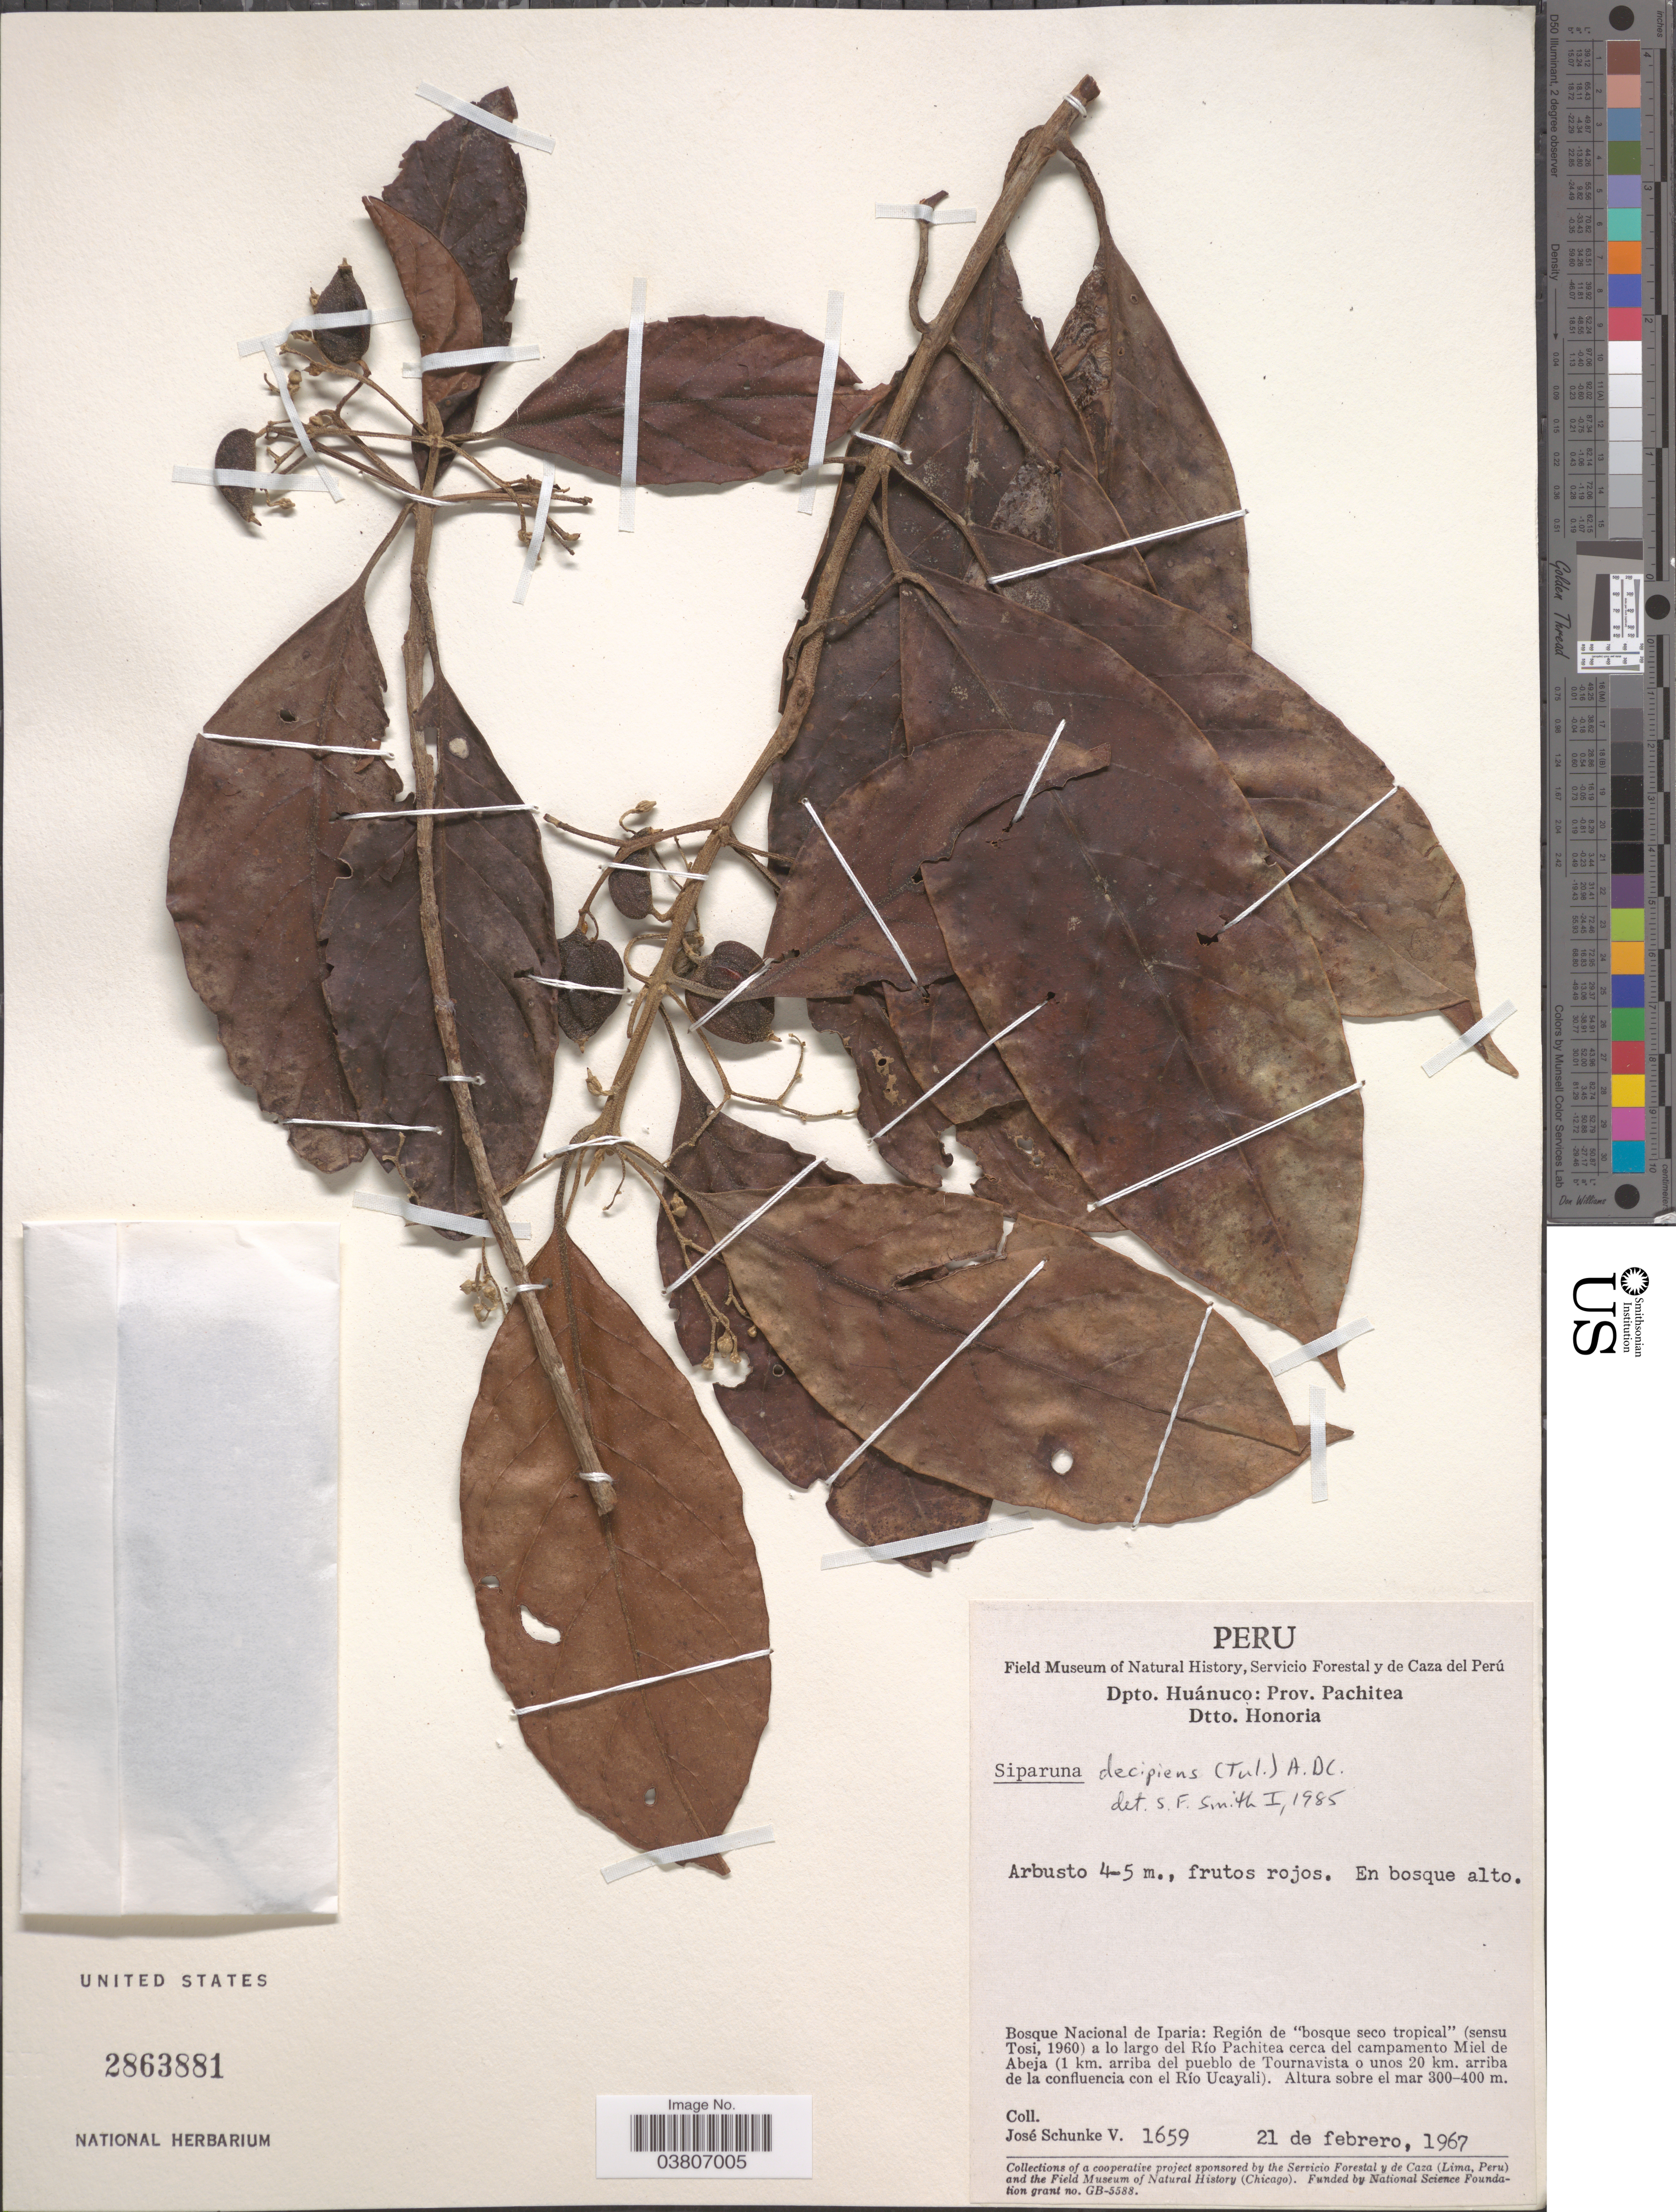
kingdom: Plantae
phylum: Tracheophyta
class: Magnoliopsida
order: Laurales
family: Siparunaceae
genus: Siparuna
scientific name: Siparuna decipiens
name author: (Tul.) A. DC.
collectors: J. Schunke Vigo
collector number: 1659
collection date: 1967-02-21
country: Peru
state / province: Huánuco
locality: Dpto. Huánuco: Prov. Pachitea Dtto. Honoria. Bosque Nacional de Iparia: Región de 'bosque seco tropical' (sensu Tosi, 1960) a lo largo del Río Pachitea cerca del campamento Miel de Abeja (1 km. arriba del pueblo de Tournavista o unos 20 km. arriba de la confluencia con el Río Ucayali).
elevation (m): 300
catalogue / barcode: US 2863881